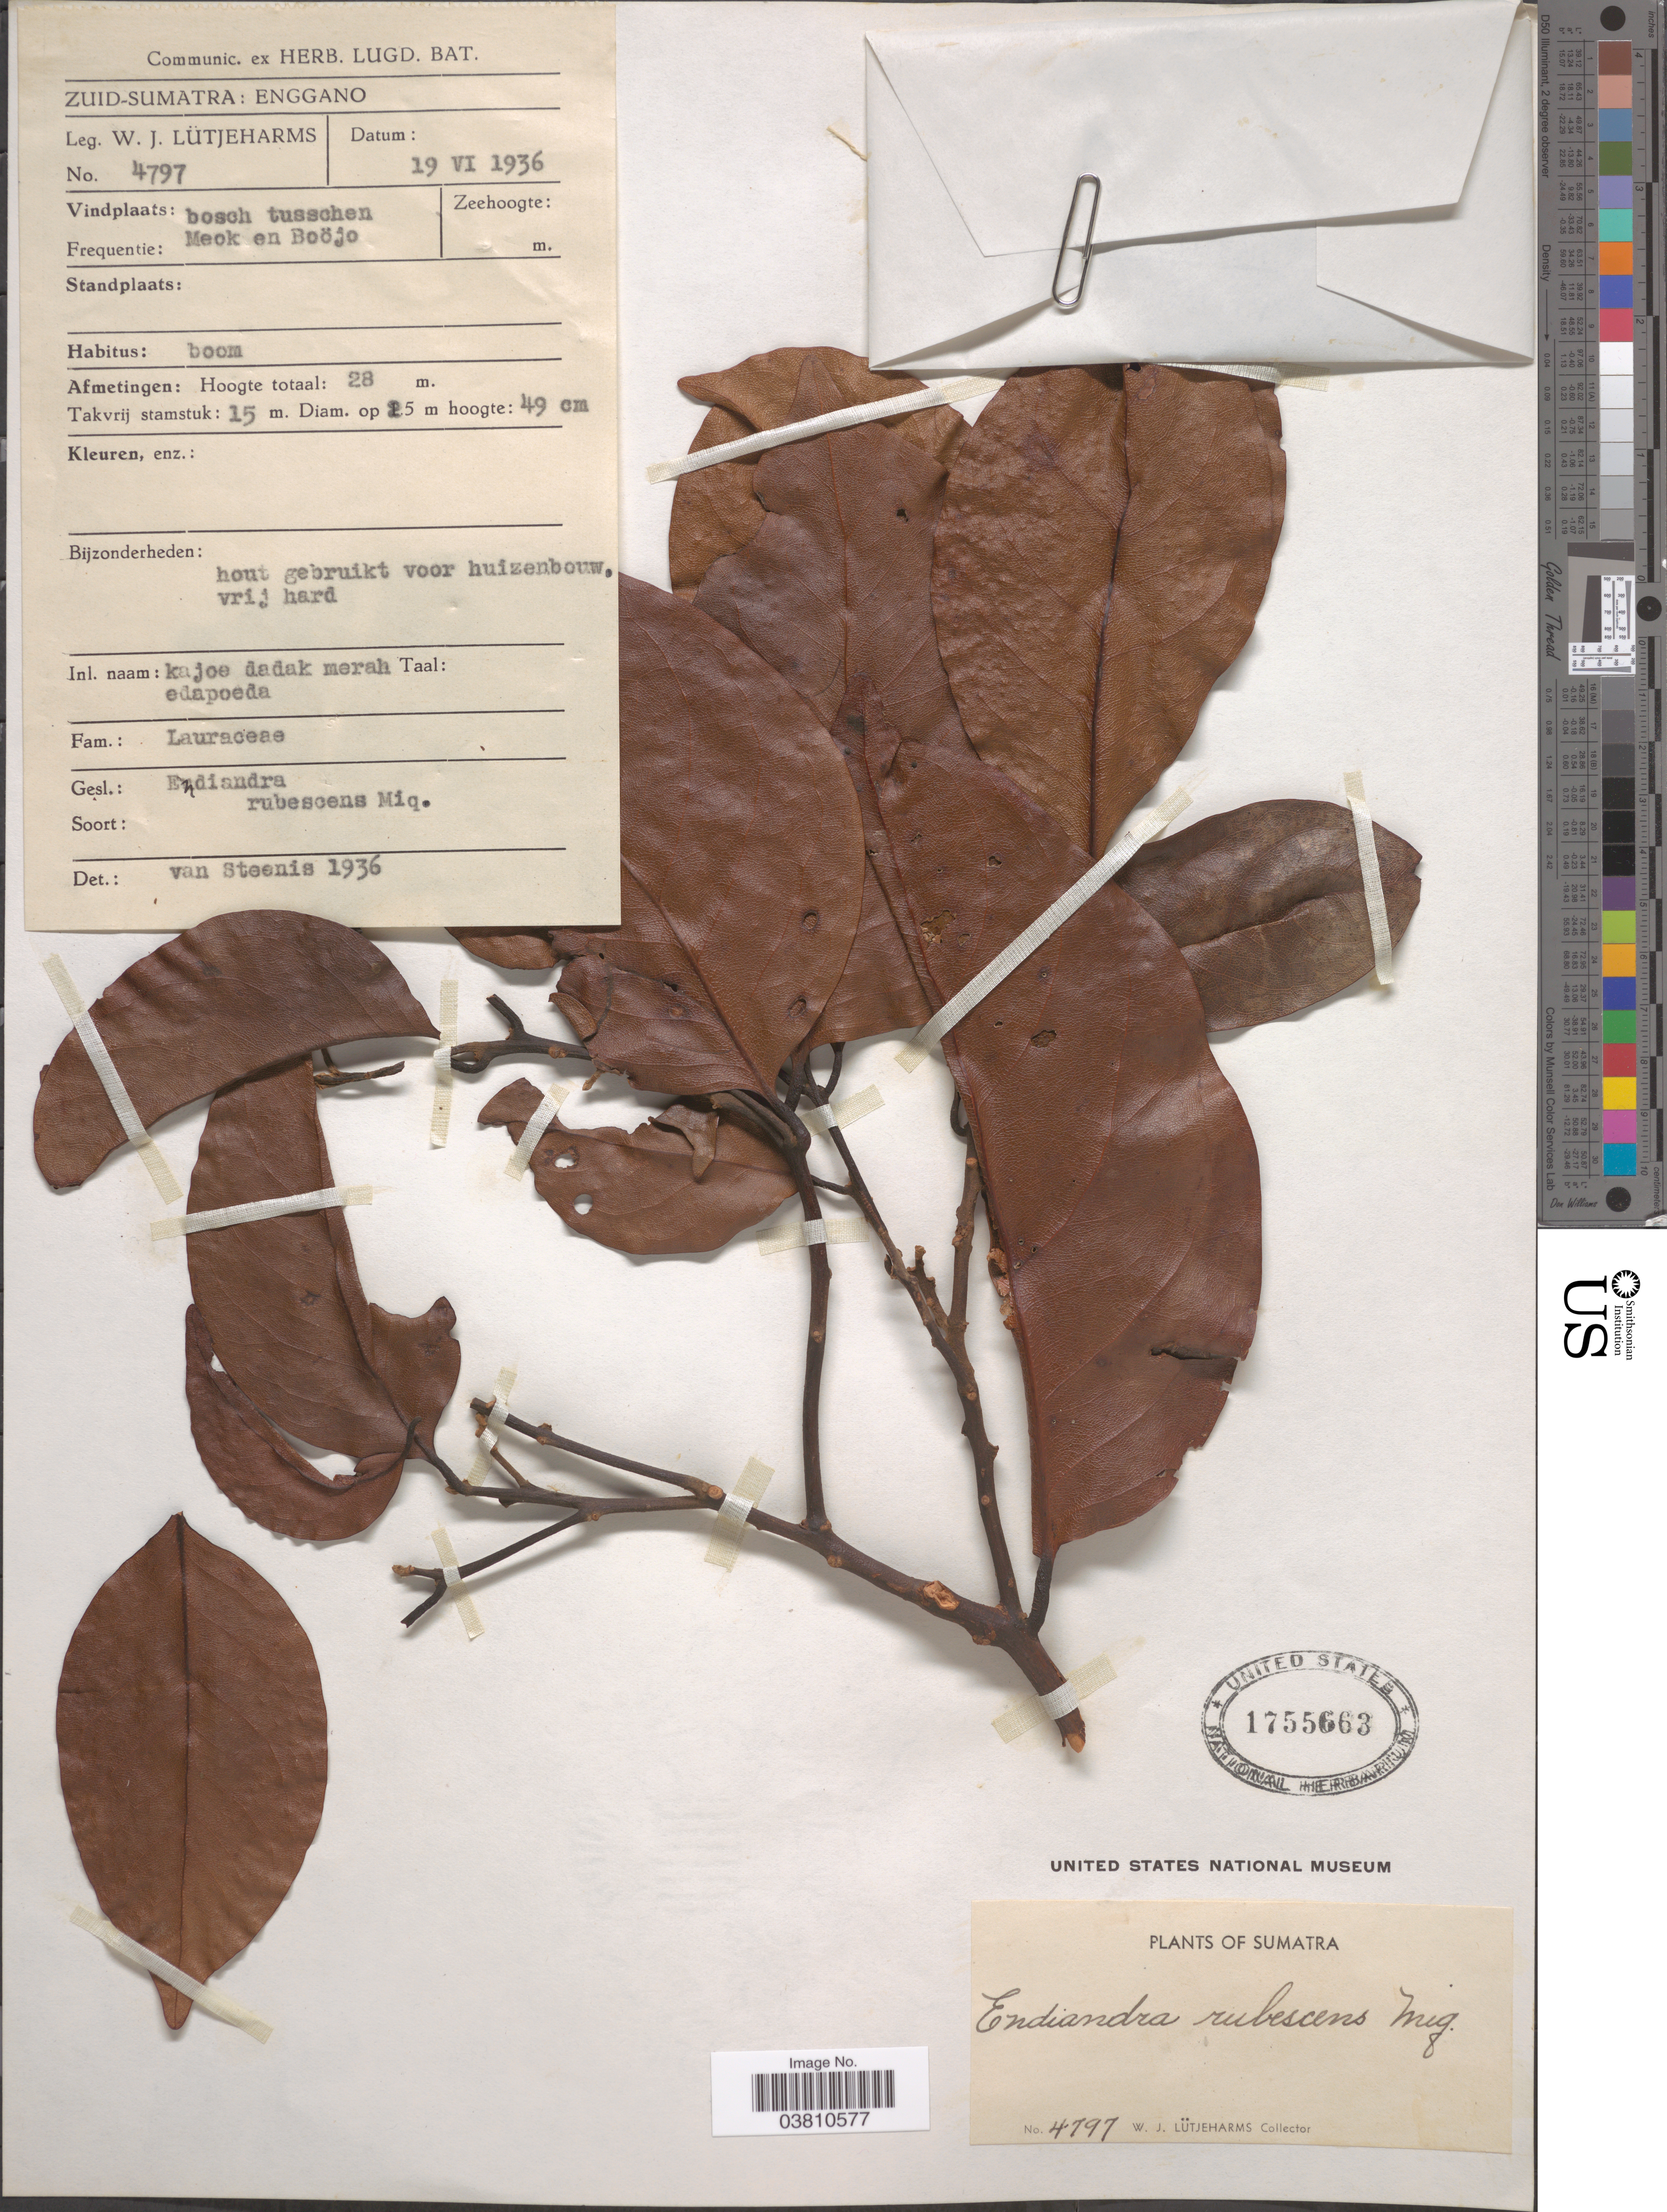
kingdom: Plantae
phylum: Tracheophyta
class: Magnoliopsida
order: Laurales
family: Lauraceae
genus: Endiandra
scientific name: Endiandra rubescens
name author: (Blume) Miq.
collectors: W. Lütjeharms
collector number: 4797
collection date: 1936-06-19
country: Indonesia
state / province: Sumatra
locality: Zuid-Sumatra: Enggano. [unsure placement] Bosch tusschen Meok en Boöjo.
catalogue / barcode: US 1755663